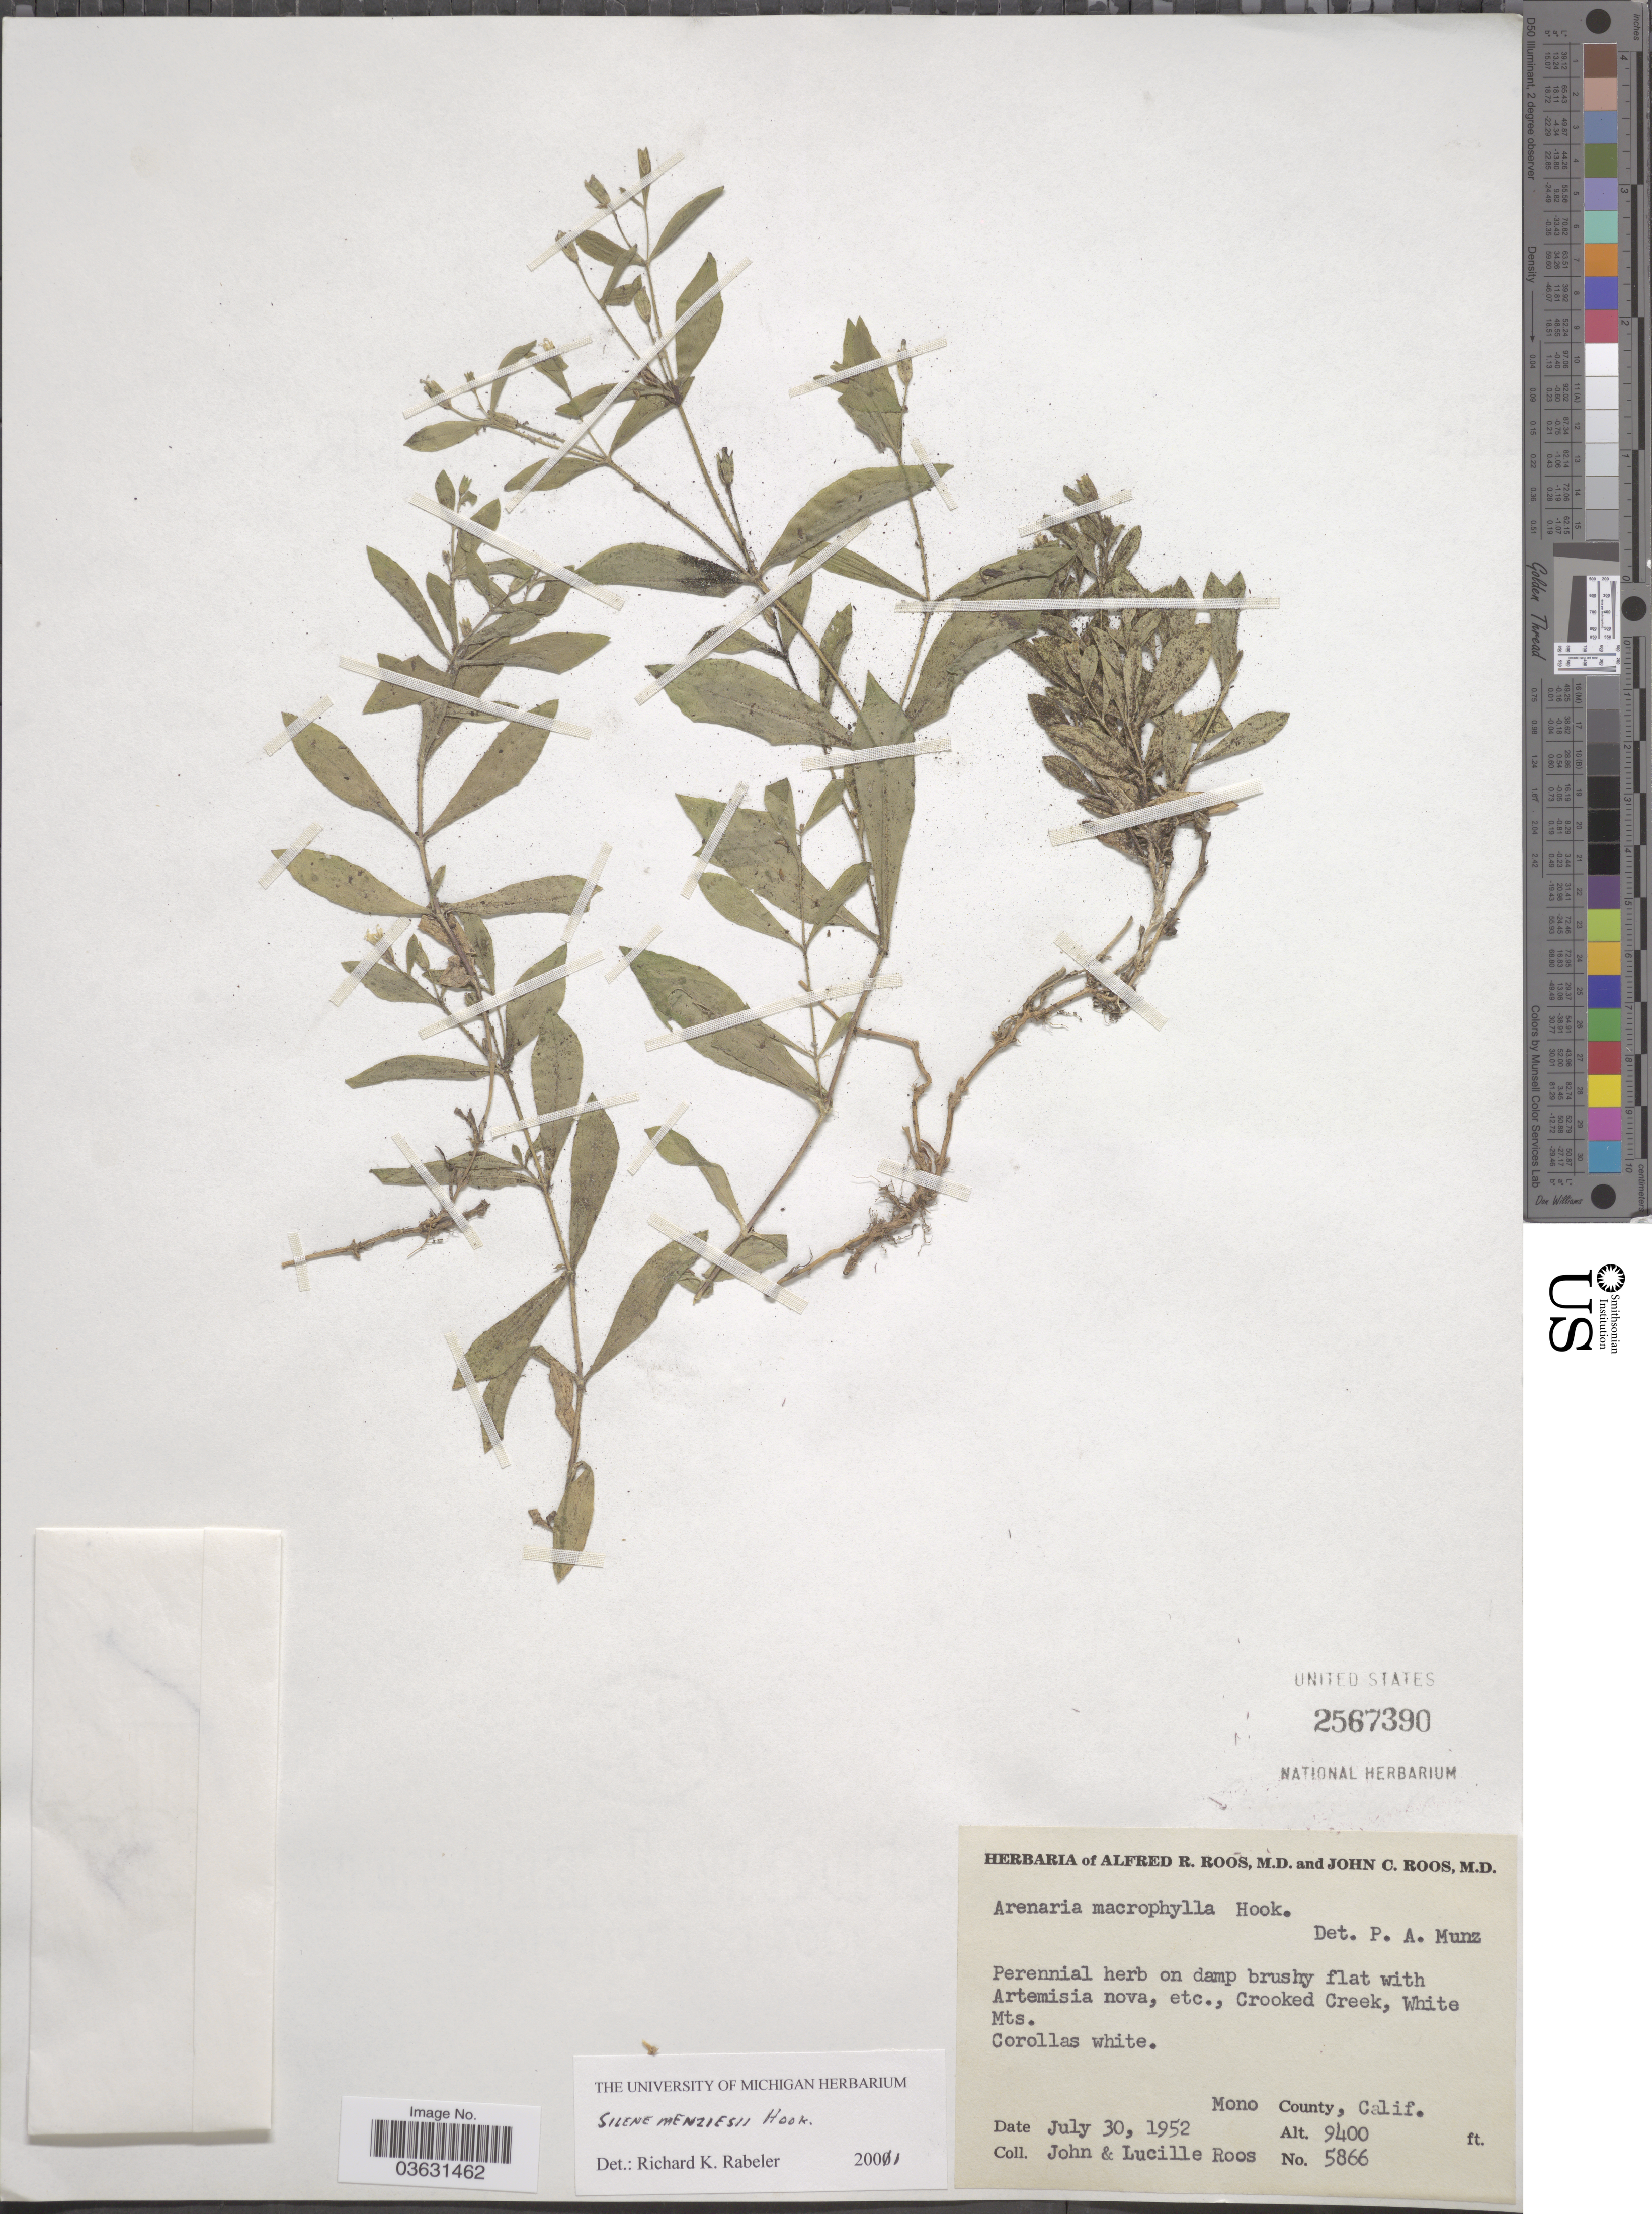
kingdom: Plantae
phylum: Tracheophyta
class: Magnoliopsida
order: Caryophyllales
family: Caryophyllaceae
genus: Silene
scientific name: Silene menziesii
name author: Hook.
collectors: J. C. Roos & L. Roos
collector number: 5866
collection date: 1952-07-30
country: United States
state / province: California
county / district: Mono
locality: Crooked Creek, White Mts. Mono County.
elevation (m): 2865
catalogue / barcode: US 2567390